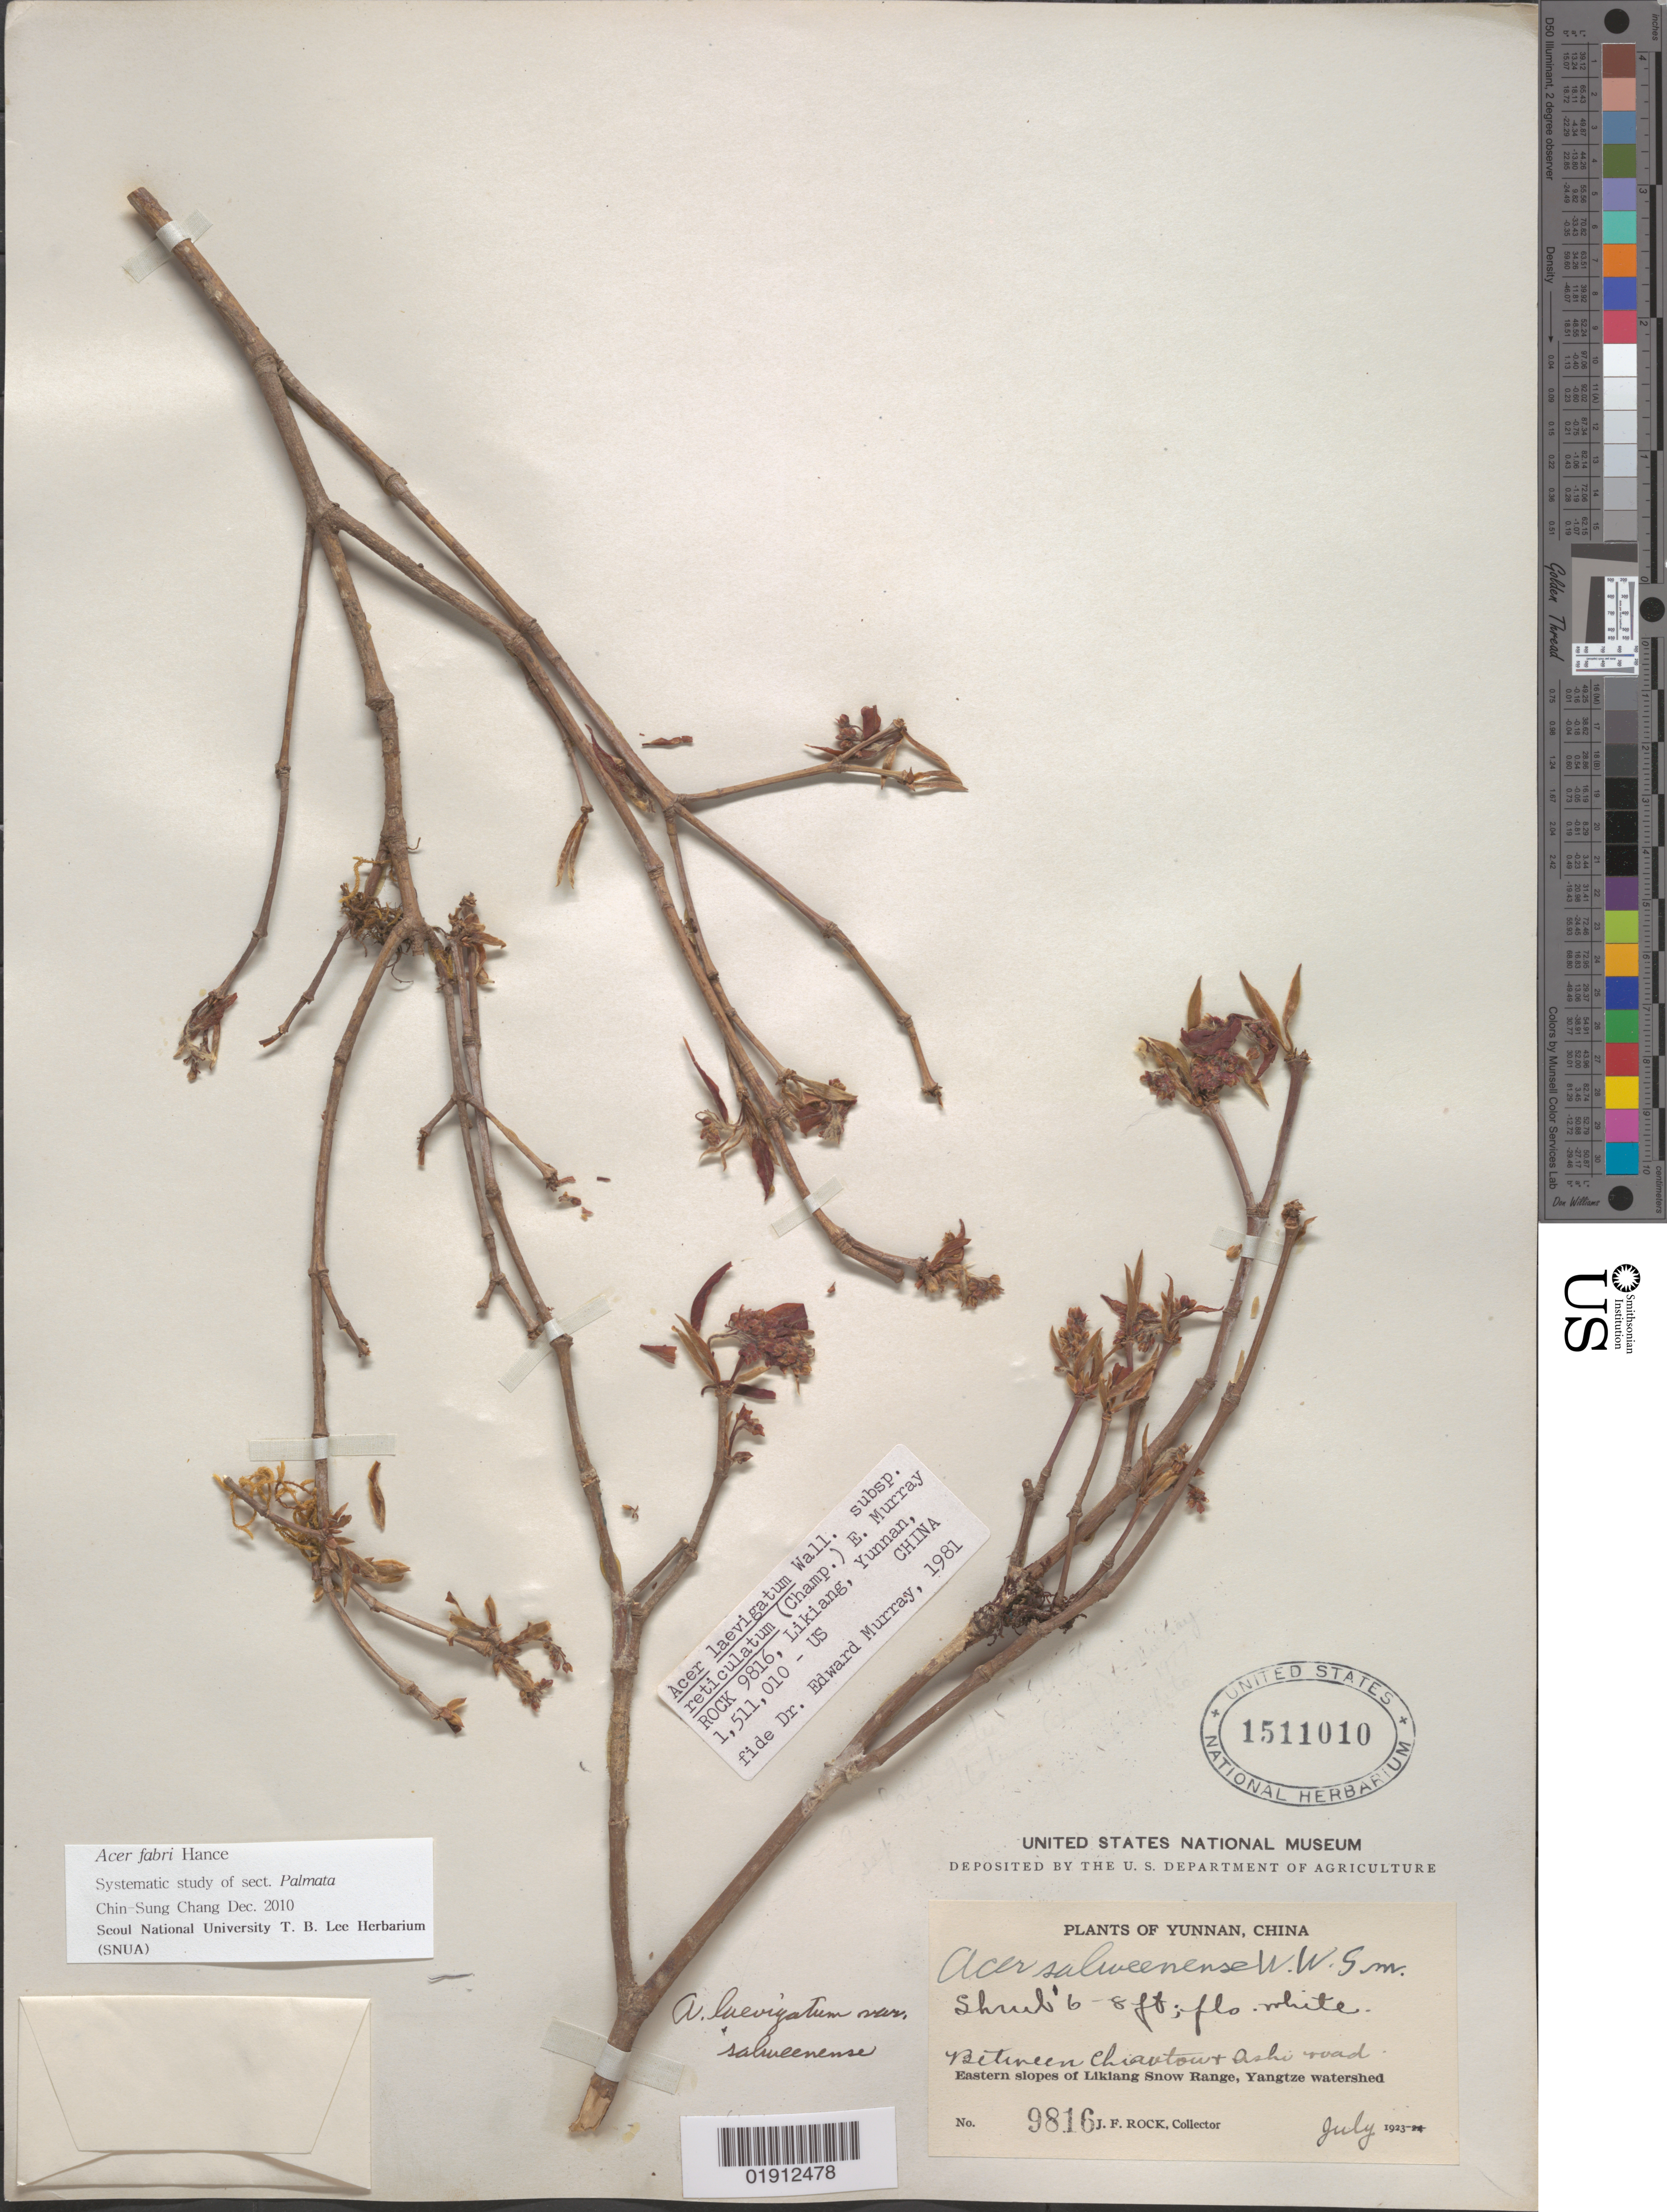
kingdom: Plantae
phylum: Tracheophyta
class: Magnoliopsida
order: Sapindales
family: Sapindaceae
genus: Acer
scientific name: Acer fabri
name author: Hance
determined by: Chang, C. S., (SNUA)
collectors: J. F. Rock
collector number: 9816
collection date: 1923-07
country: China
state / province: Yunnan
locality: Between Chiantow and Ashi road. eastern slopes of Likiang Snow Range, Yangtze watershed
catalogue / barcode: US 1511010